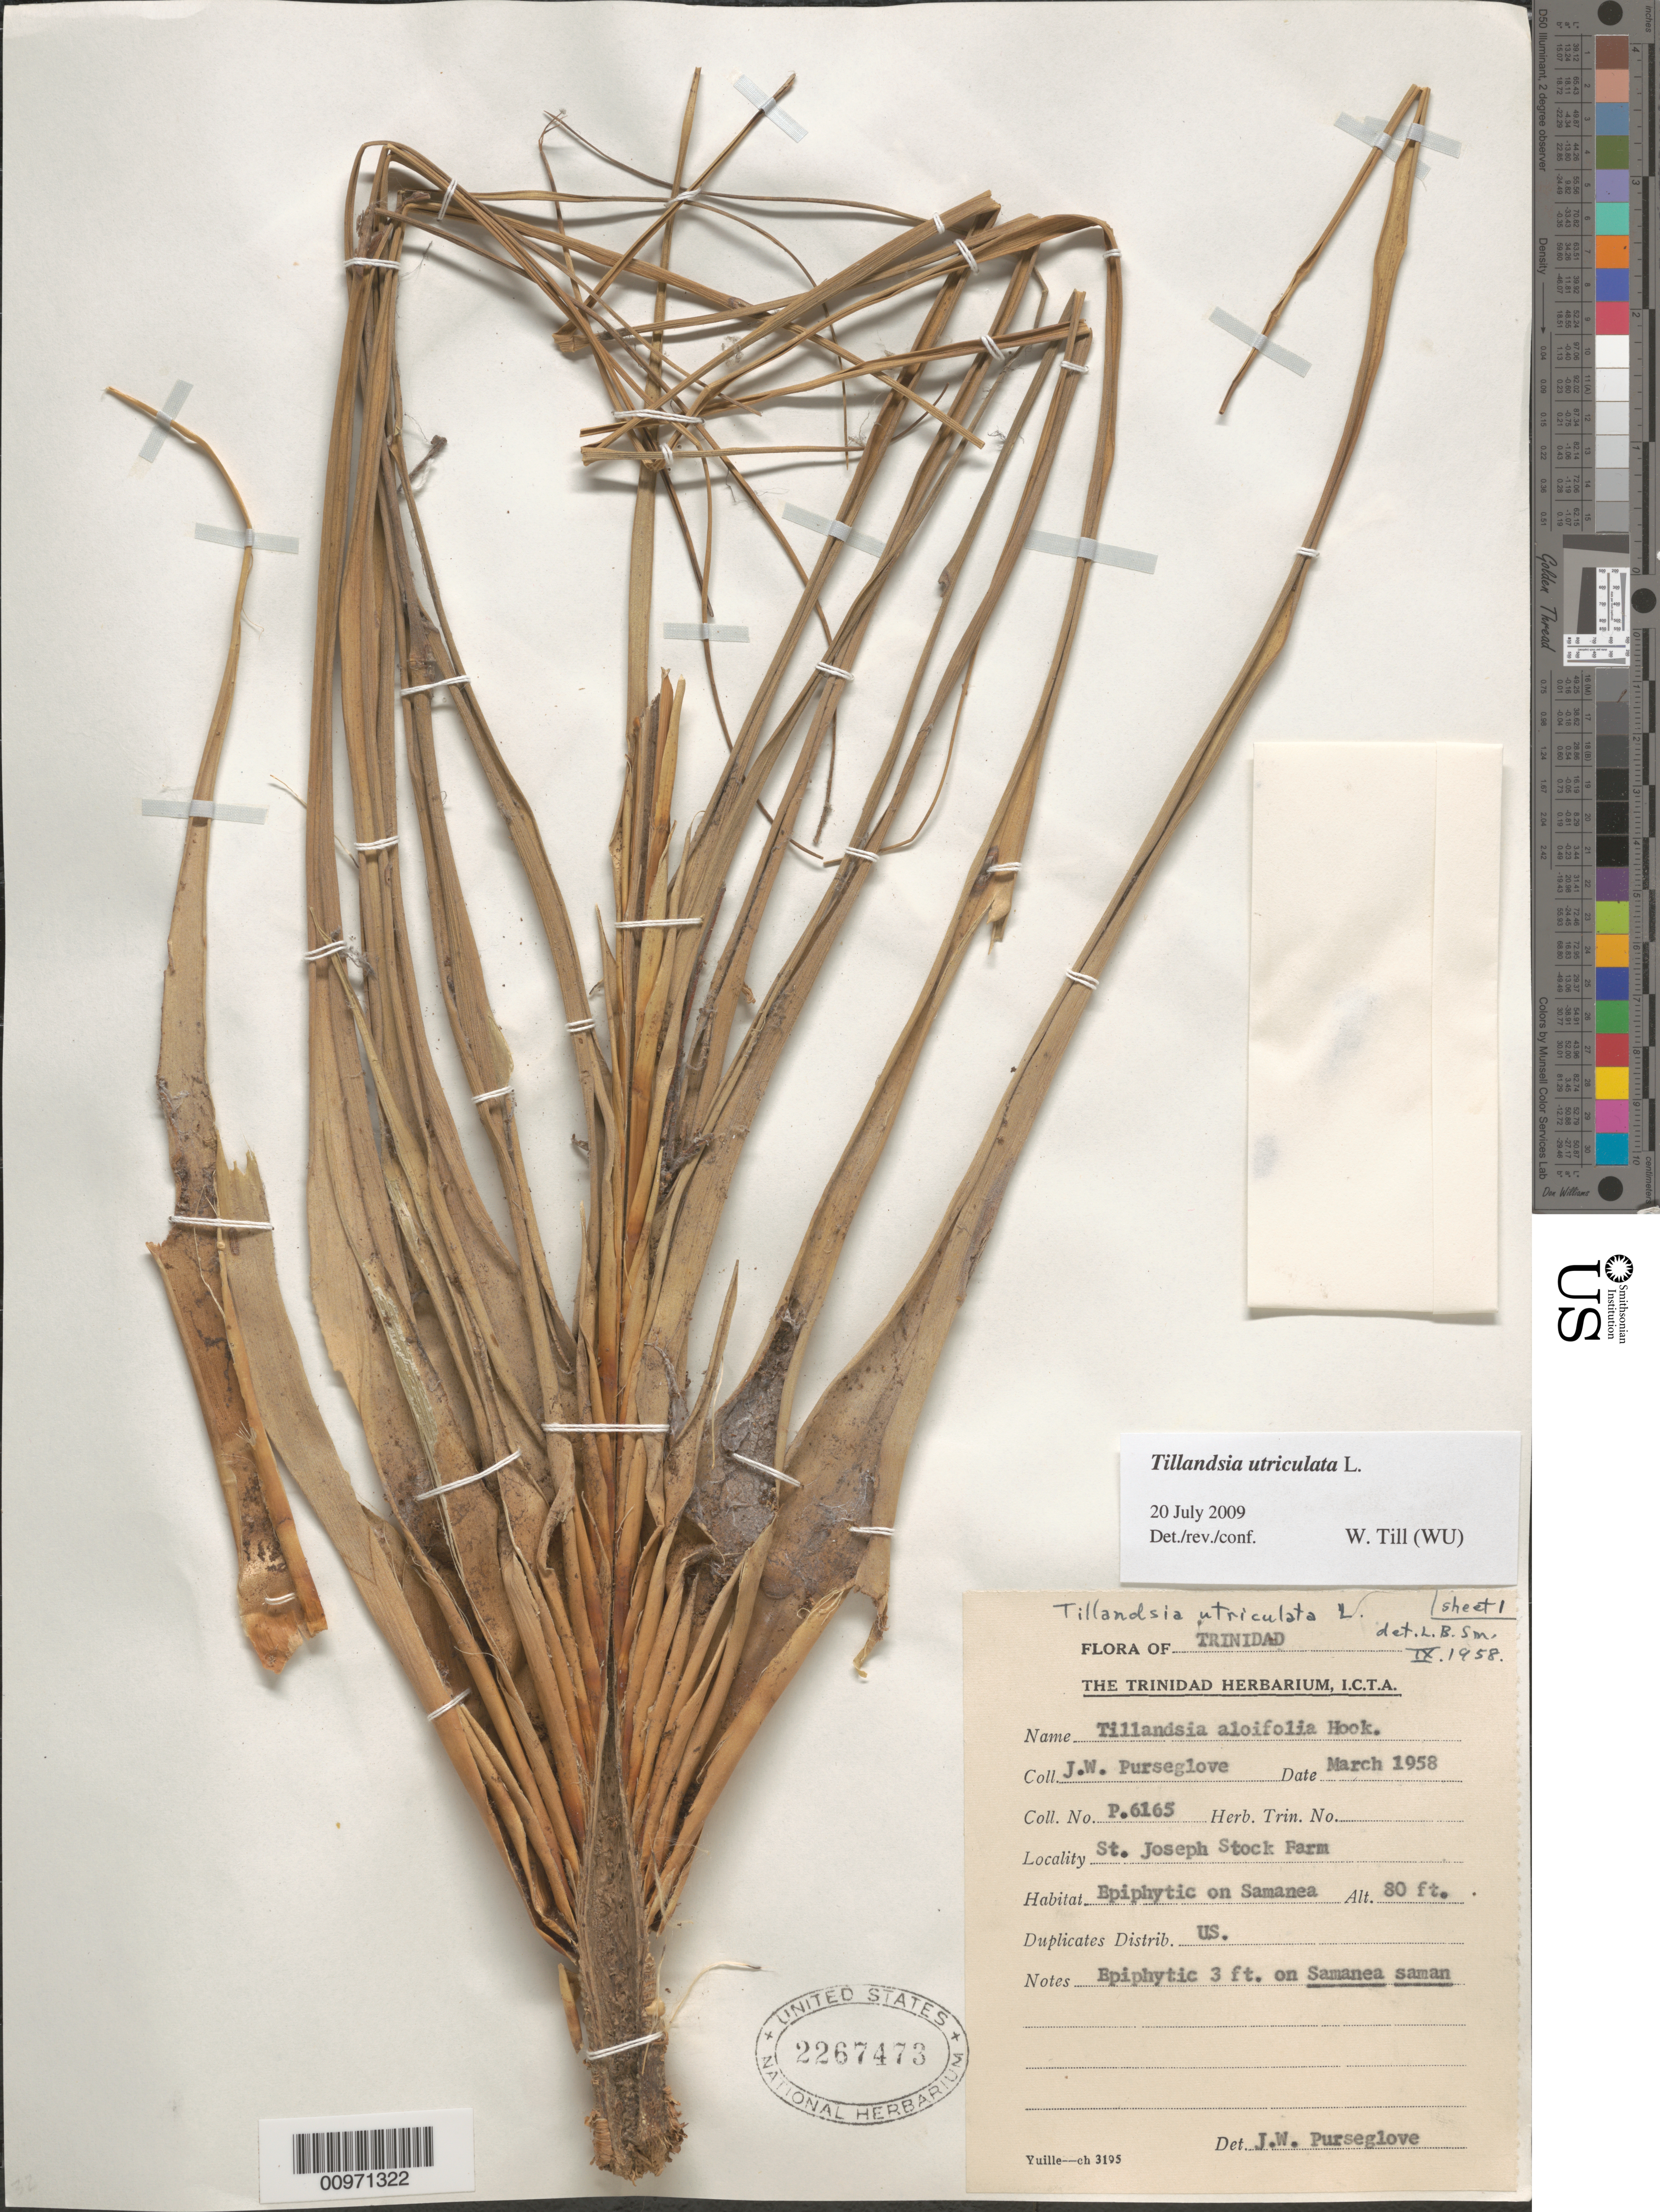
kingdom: Plantae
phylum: Tracheophyta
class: Liliopsida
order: Poales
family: Bromeliaceae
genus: Tillandsia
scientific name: Tillandsia utriculata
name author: L.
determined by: Till, W.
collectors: J. Purseglove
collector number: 6165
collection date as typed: Mar 1958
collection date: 1958-03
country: Trinidad and Tobago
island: Trinidad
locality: St. Joseph Stock Farm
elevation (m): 24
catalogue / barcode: US 2267473